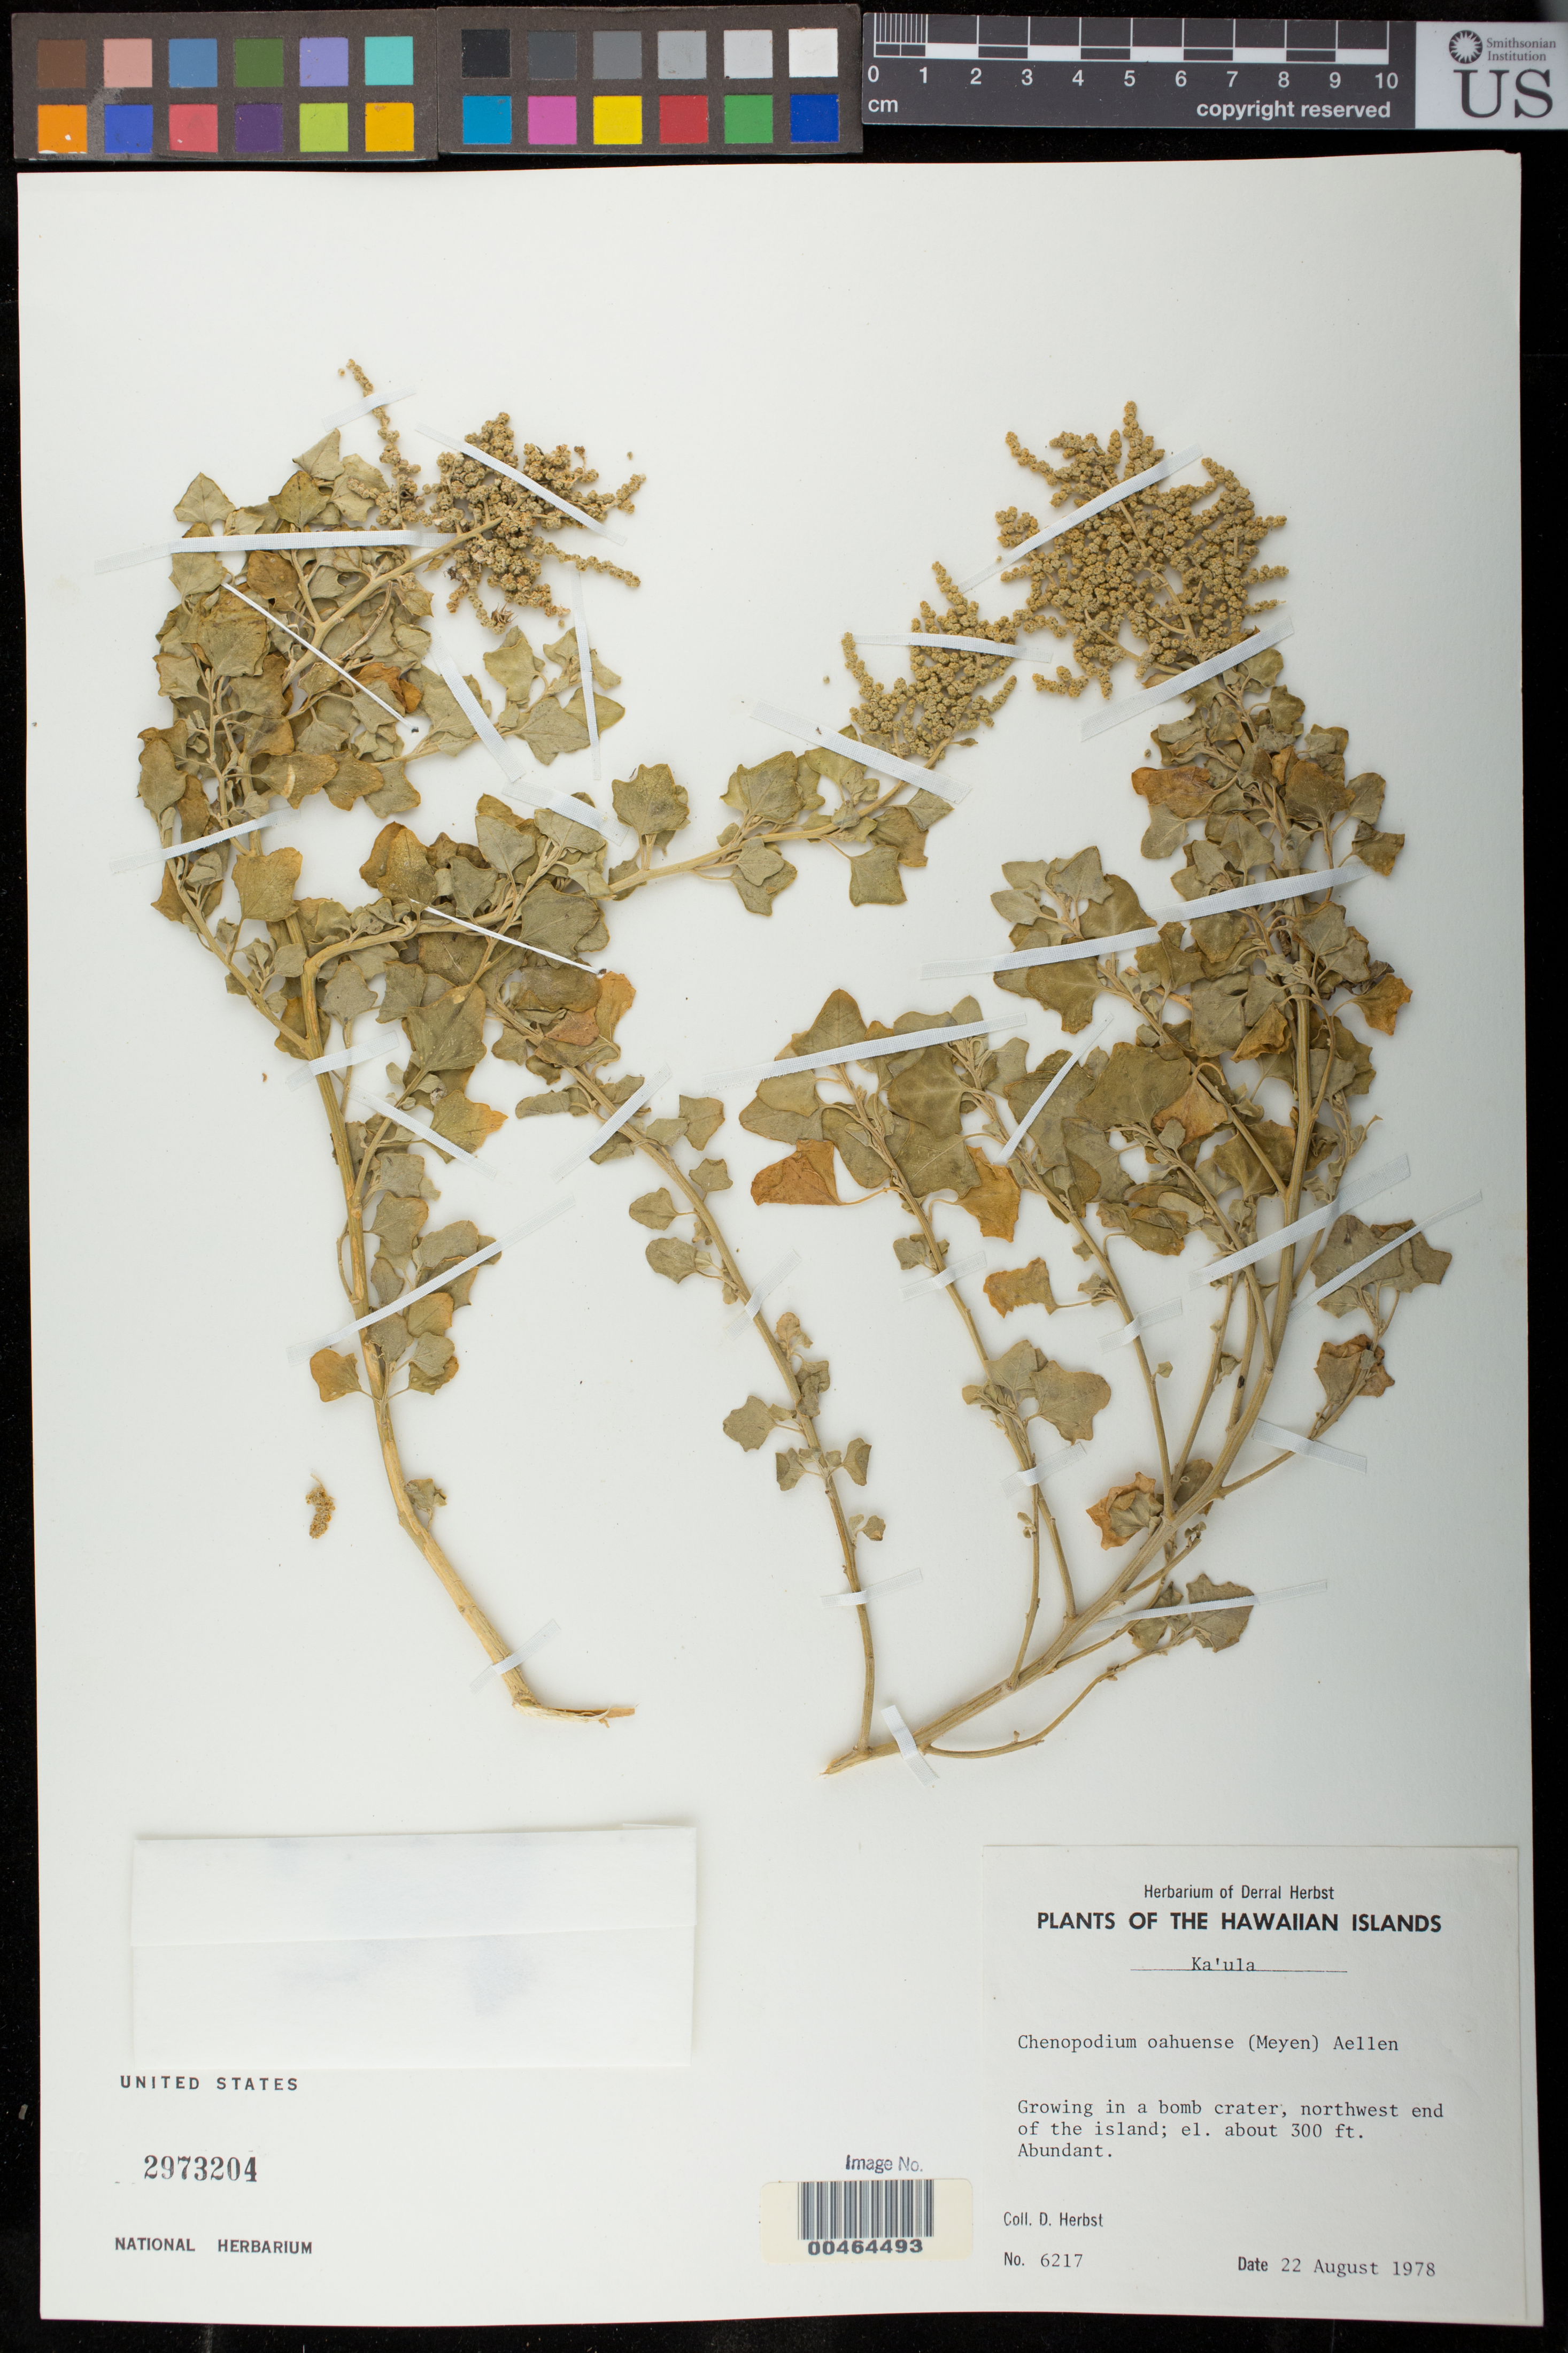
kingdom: Plantae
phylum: Tracheophyta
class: Magnoliopsida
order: Caryophyllales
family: Amaranthaceae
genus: Chenopodium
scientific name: Chenopodium oahuense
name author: (Meyen) Aellen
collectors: D. R. Herbst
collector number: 6217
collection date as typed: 22 Aug 1978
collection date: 1978-08-22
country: United States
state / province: Hawaii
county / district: Kauai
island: Ka'ula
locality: In a bomb crater, northwest end of the island.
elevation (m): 91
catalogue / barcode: US 2973204